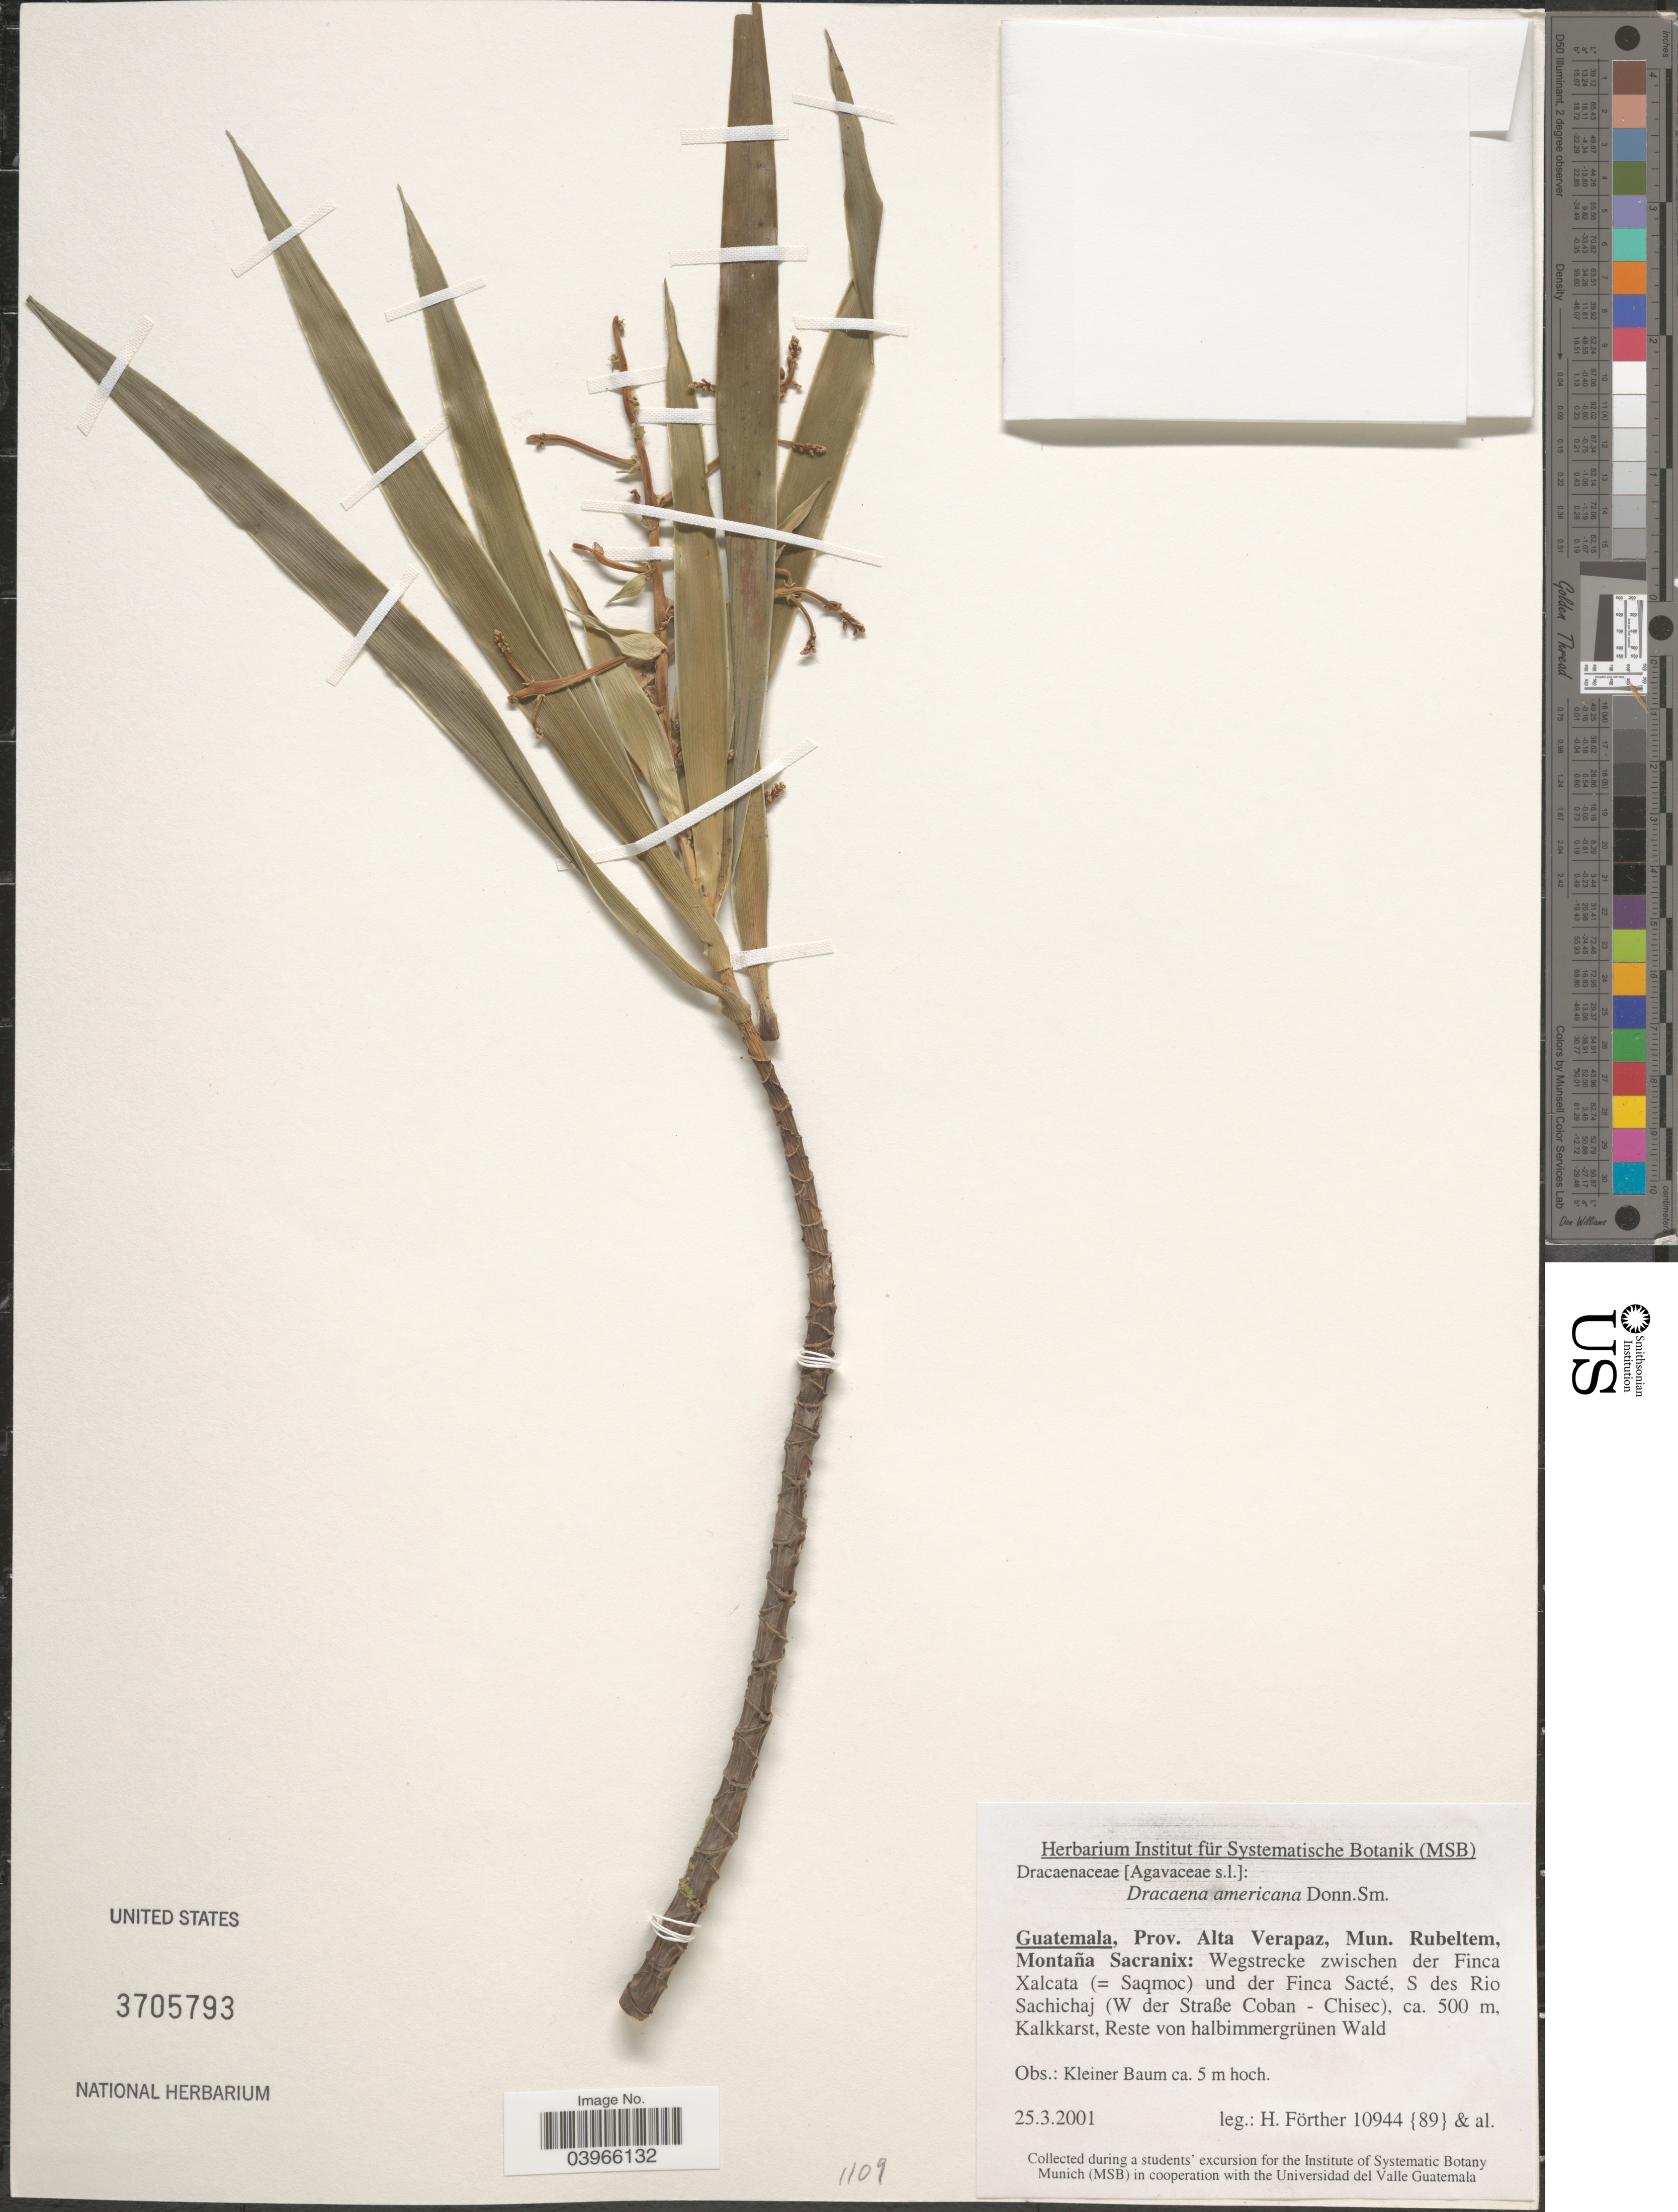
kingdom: Plantae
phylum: Tracheophyta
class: Liliopsida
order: Asparagales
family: Asparagaceae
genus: Dracaena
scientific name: Dracaena americana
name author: Donn. Sm. in Sarg.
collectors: H. Förther & et al.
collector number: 10944 {89}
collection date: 2001-03-25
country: Guatemala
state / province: Alta Verapaz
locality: Mun. Rubeltem, Montaña Sacranix: Wegstrecke zwischen der Finca Xalcata (= Saqmoc) un der Finca Sacté, S des Rio Sachichaj (W der Straße Coban - Chisec), Kalkkarst, Reste von halbimmergrünen Wald.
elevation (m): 500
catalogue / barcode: US 3705793